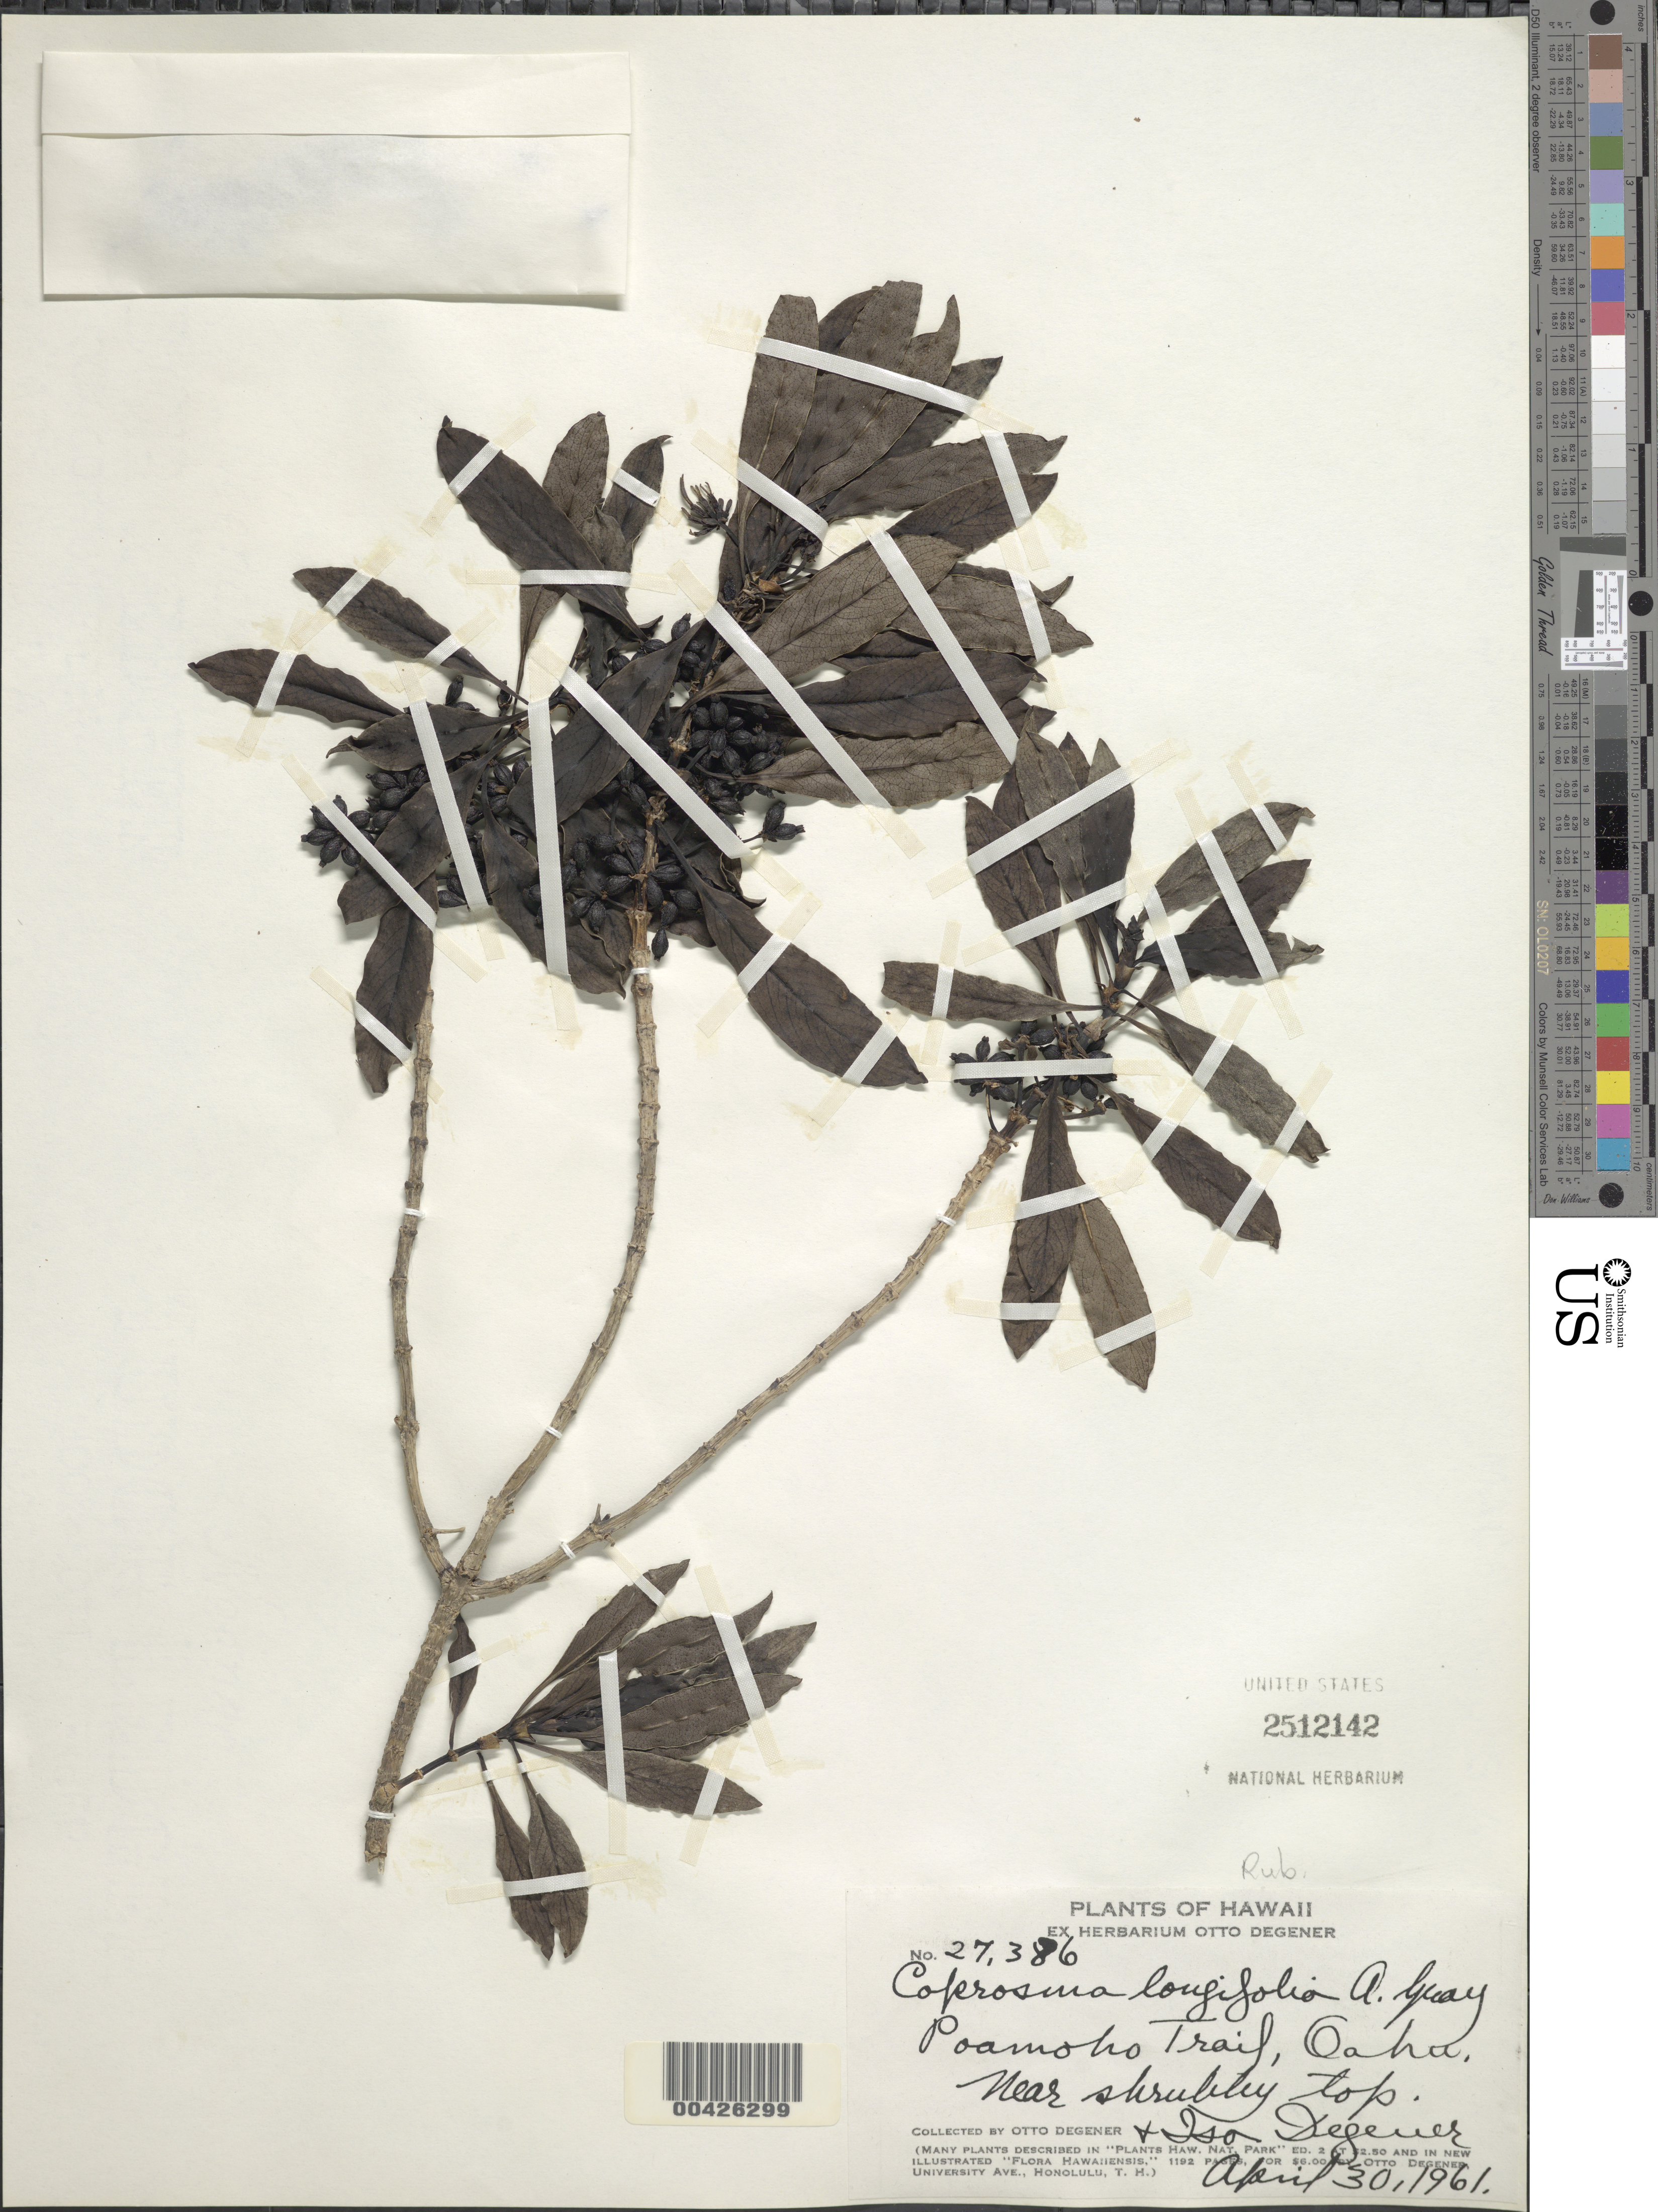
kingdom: Plantae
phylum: Tracheophyta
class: Magnoliopsida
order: Gentianales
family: Rubiaceae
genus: Coprosma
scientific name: Coprosma longifolia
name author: A. Gray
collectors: O. Degener & I. Degener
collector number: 27386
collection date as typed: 30 Apr 1961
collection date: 1961-04-30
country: United States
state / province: Hawaii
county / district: Honolulu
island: Oahu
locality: Poamoho Trail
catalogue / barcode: US 2512142